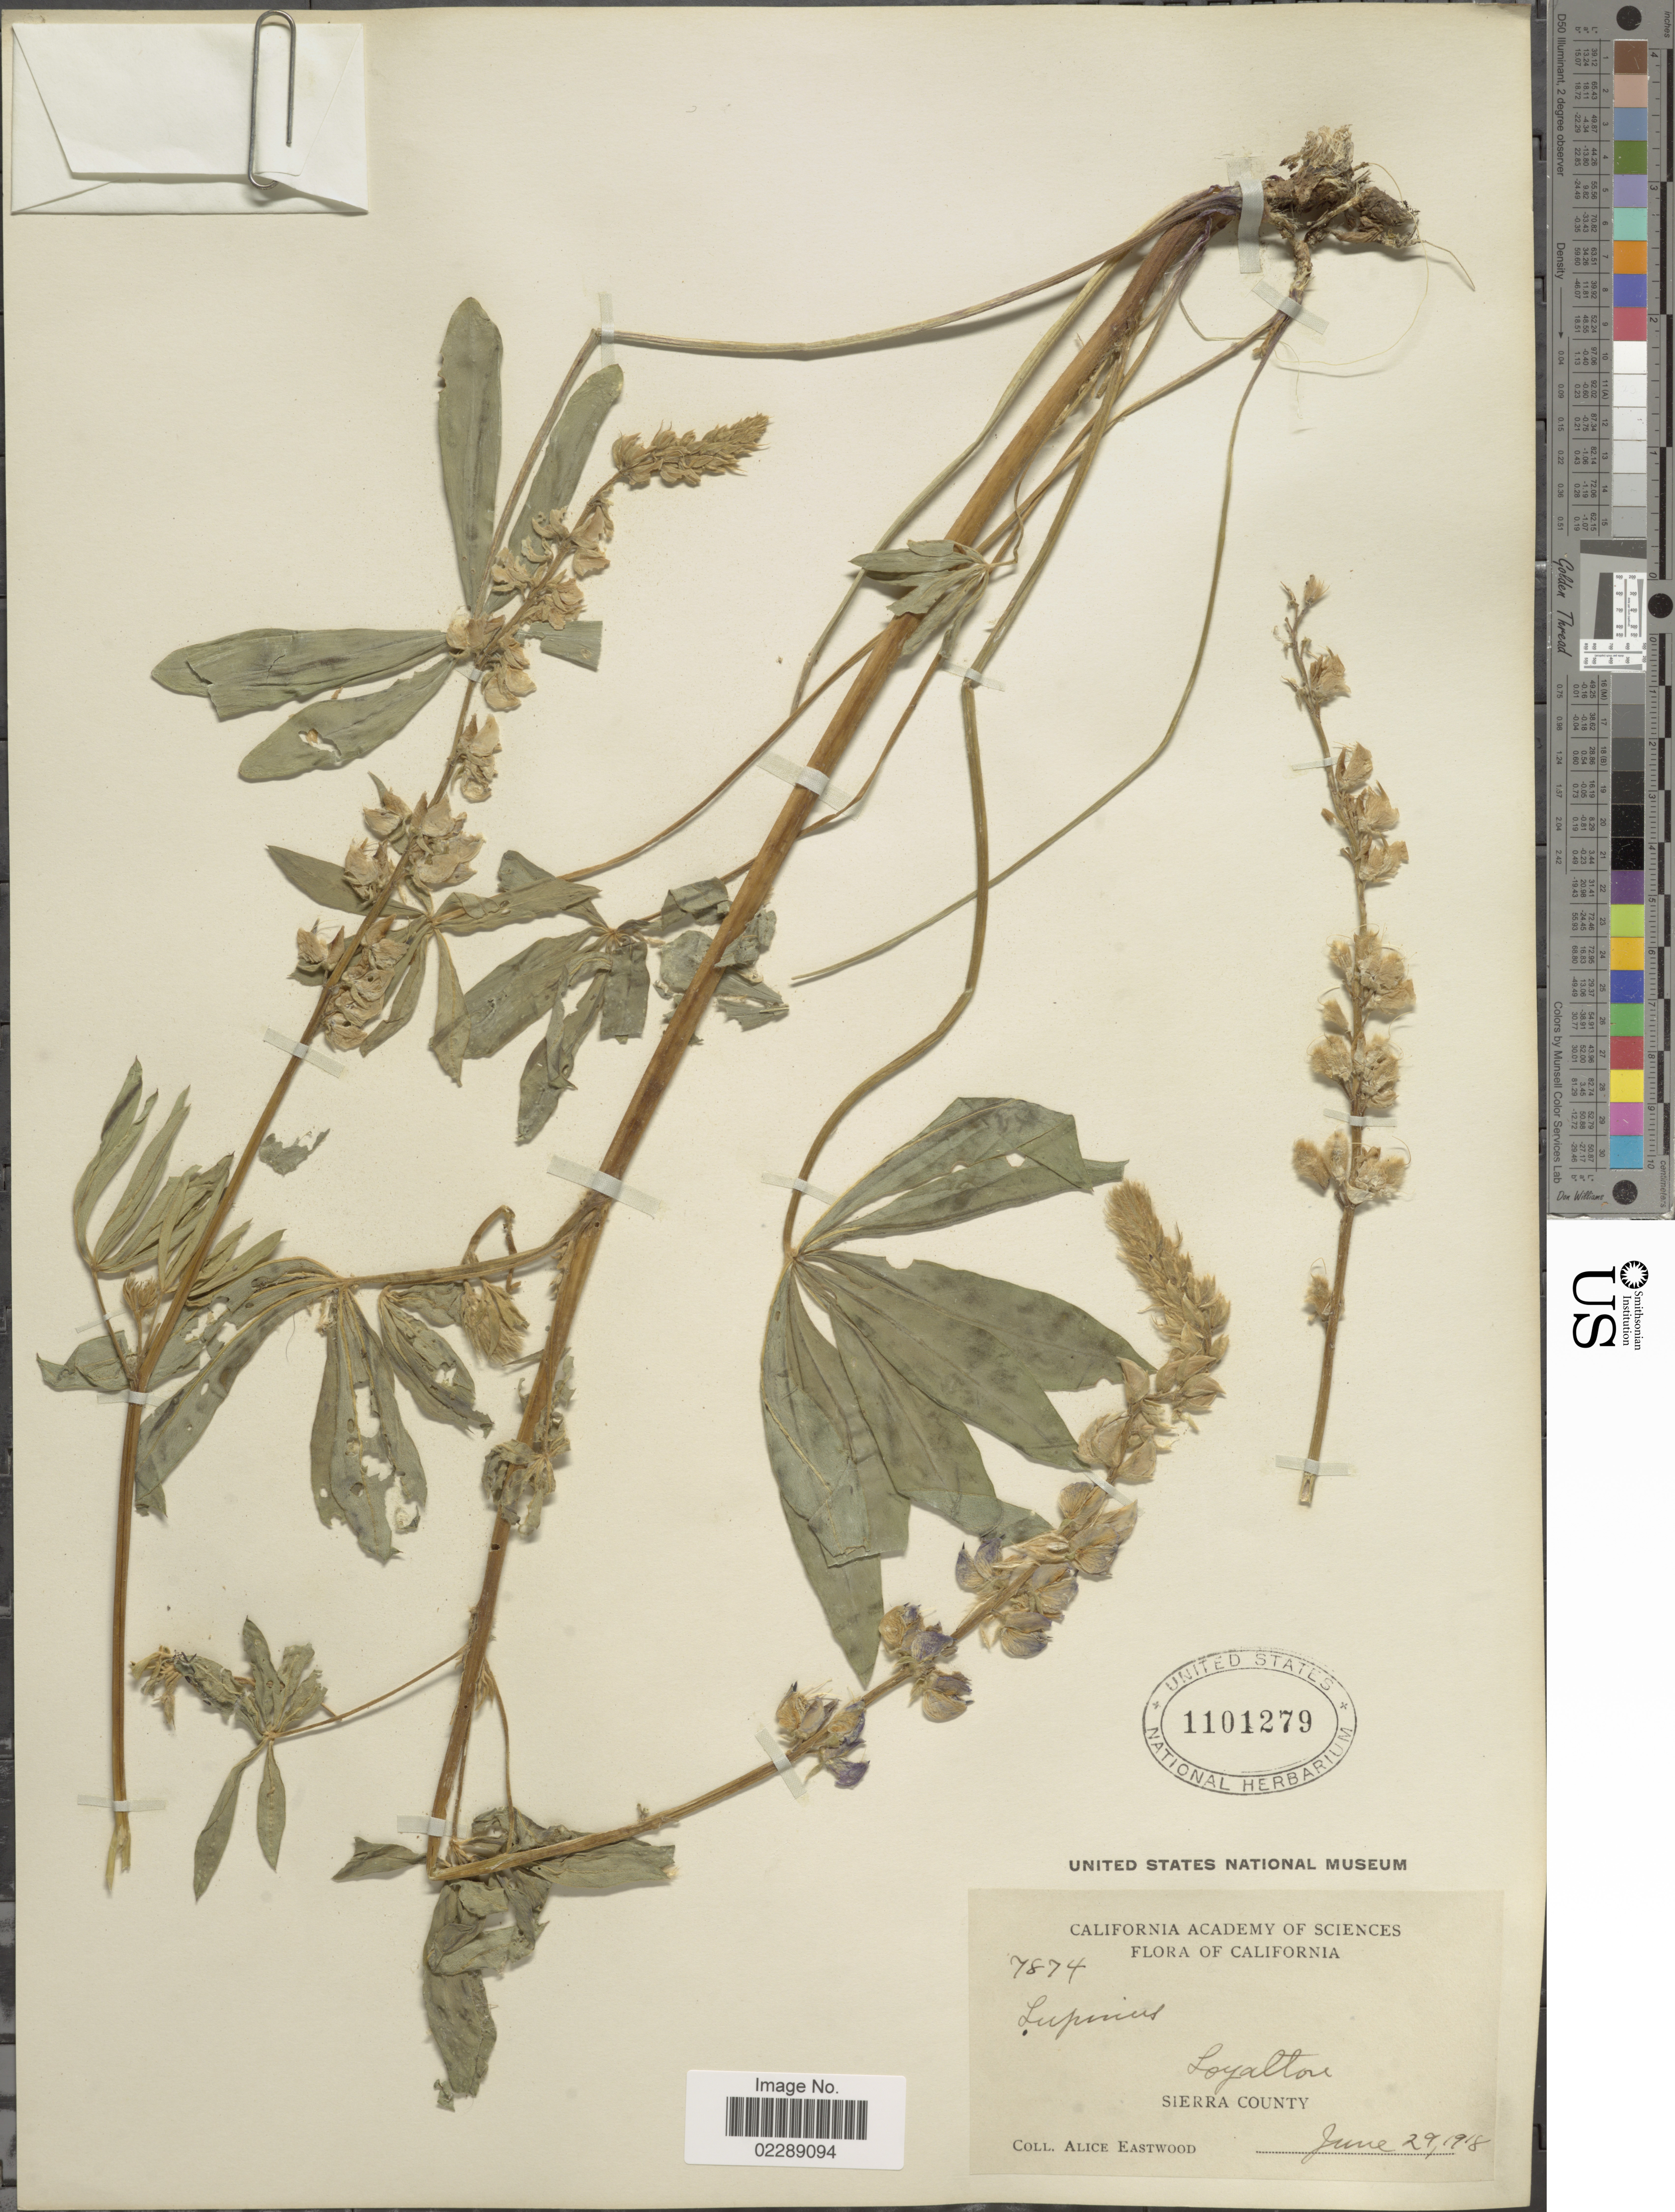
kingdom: Plantae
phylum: Tracheophyta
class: Magnoliopsida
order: Fabales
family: Fabaceae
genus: Lupinus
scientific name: Lupinus sp.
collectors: A. Eastwood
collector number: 7874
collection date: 1918-06-29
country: United States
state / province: California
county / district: Sierra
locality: Loyalton, Sierra County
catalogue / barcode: US 1101279